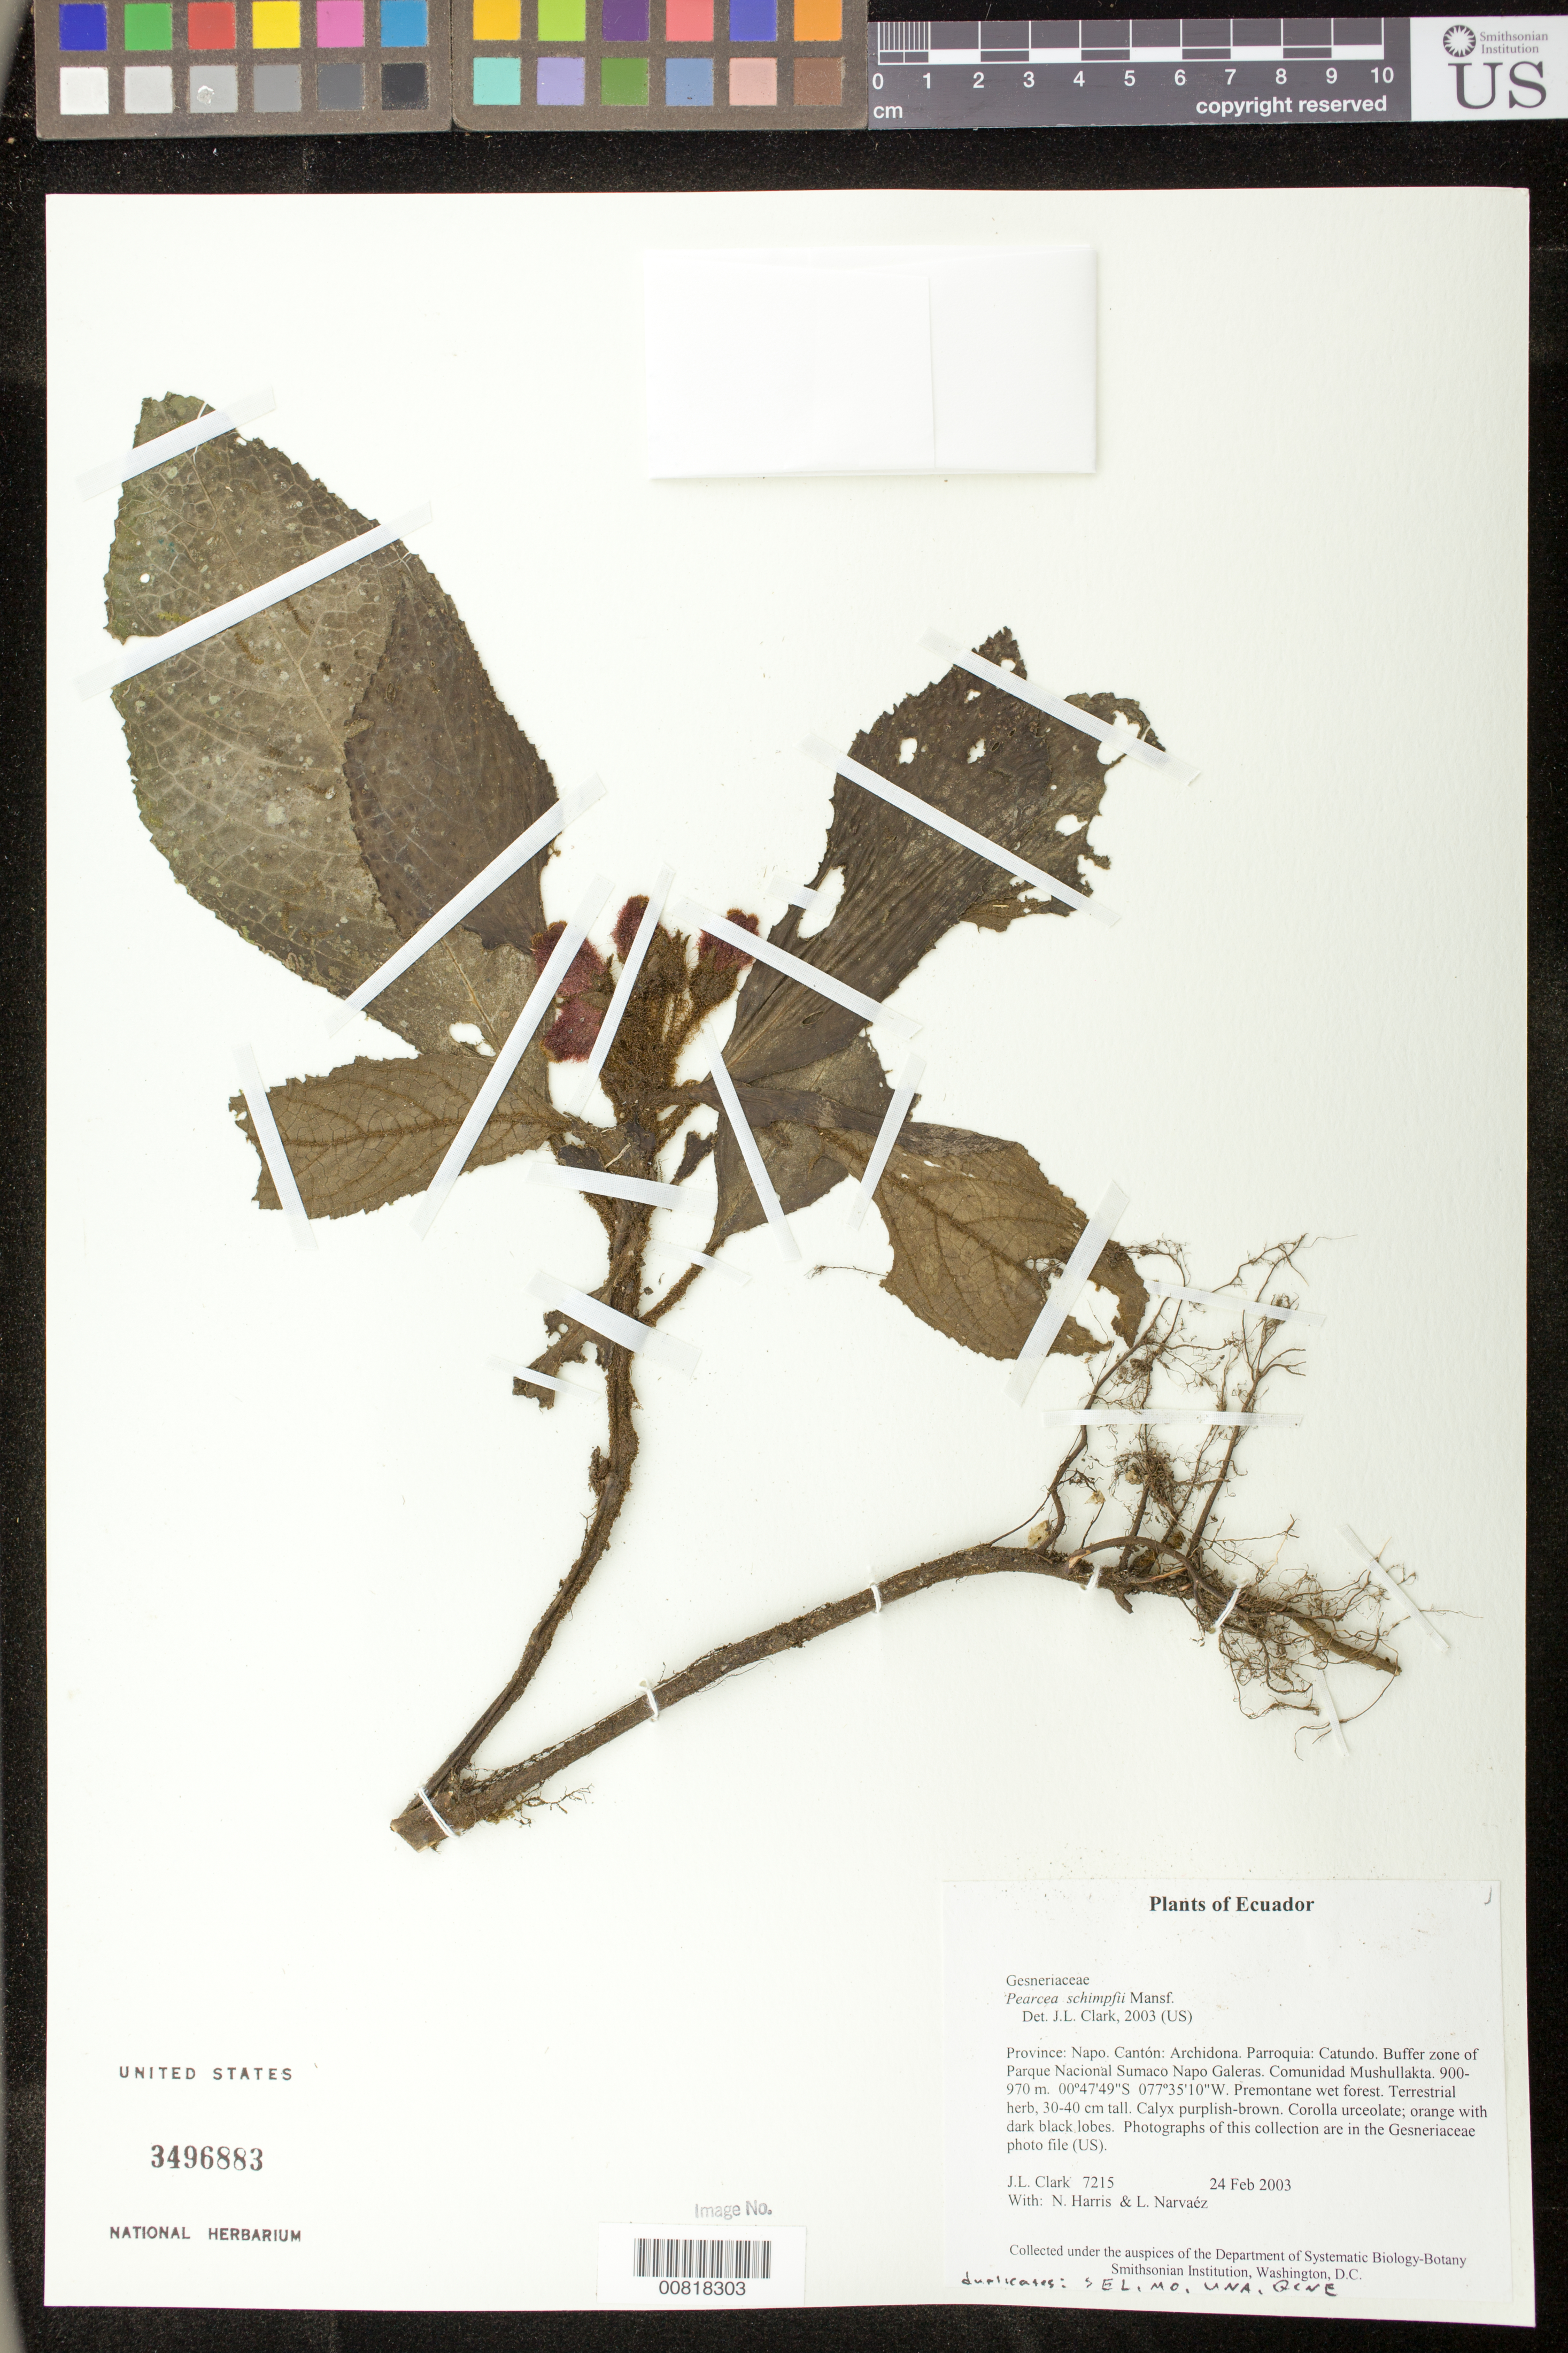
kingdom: Plantae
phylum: Tracheophyta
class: Magnoliopsida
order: Lamiales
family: Gesneriaceae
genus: Pearcea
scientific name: Pearcea schimpfii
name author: Mansf.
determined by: Clark, J. L., (SEL), The Marie Selby Botanical Garden (UNITED STATES)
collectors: J. L. Clark, N. Harris & L. Narvaéz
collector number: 7215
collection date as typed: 24 Feb 2003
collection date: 2003-02-24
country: Ecuador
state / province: Napo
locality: Archidona. Parroquia: Catundo. Buffer zone of Parque Nacional Sumaco Napo Galeras. Comunidad Mushullakta.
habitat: Premontane wet forest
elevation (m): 900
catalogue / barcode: US 3496883